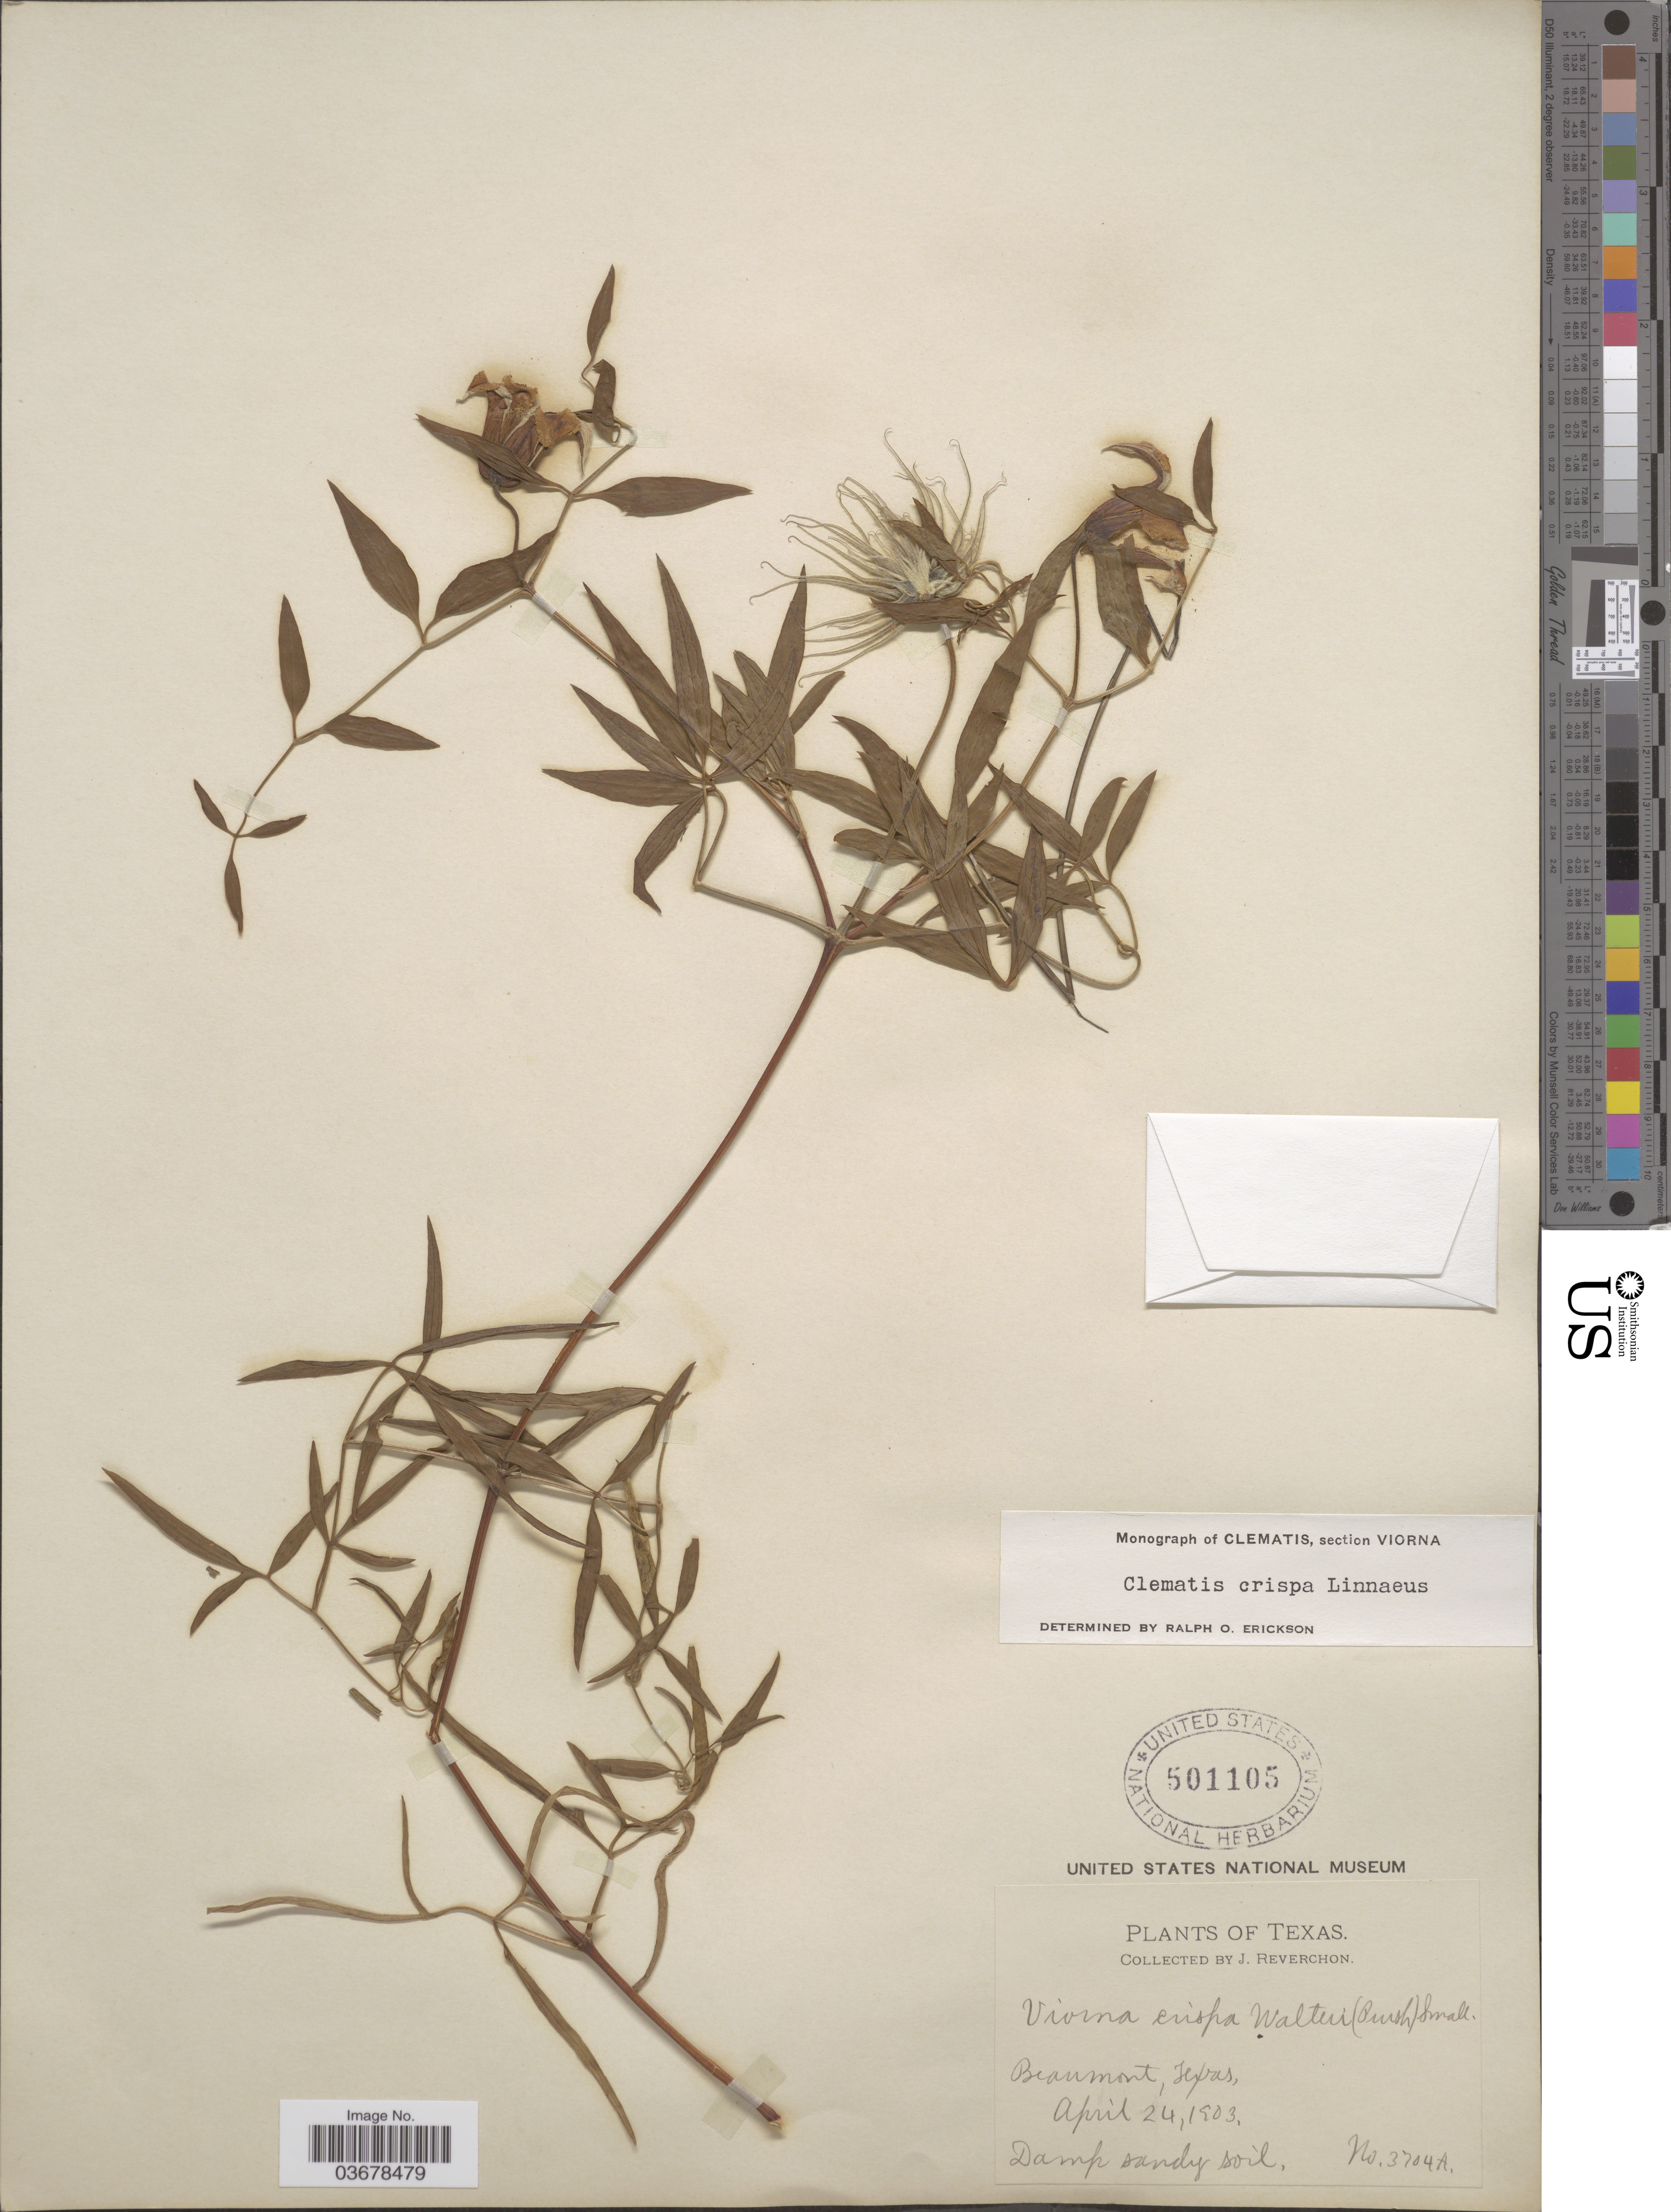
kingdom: Plantae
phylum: Tracheophyta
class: Magnoliopsida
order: Ranunculales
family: Ranunculaceae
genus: Clematis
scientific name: Clematis viorna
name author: L.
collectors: J. Reverchon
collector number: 3704A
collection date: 1903-04-24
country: United States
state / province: Texas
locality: Beaumont. Damp sandy soil.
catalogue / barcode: US 501105